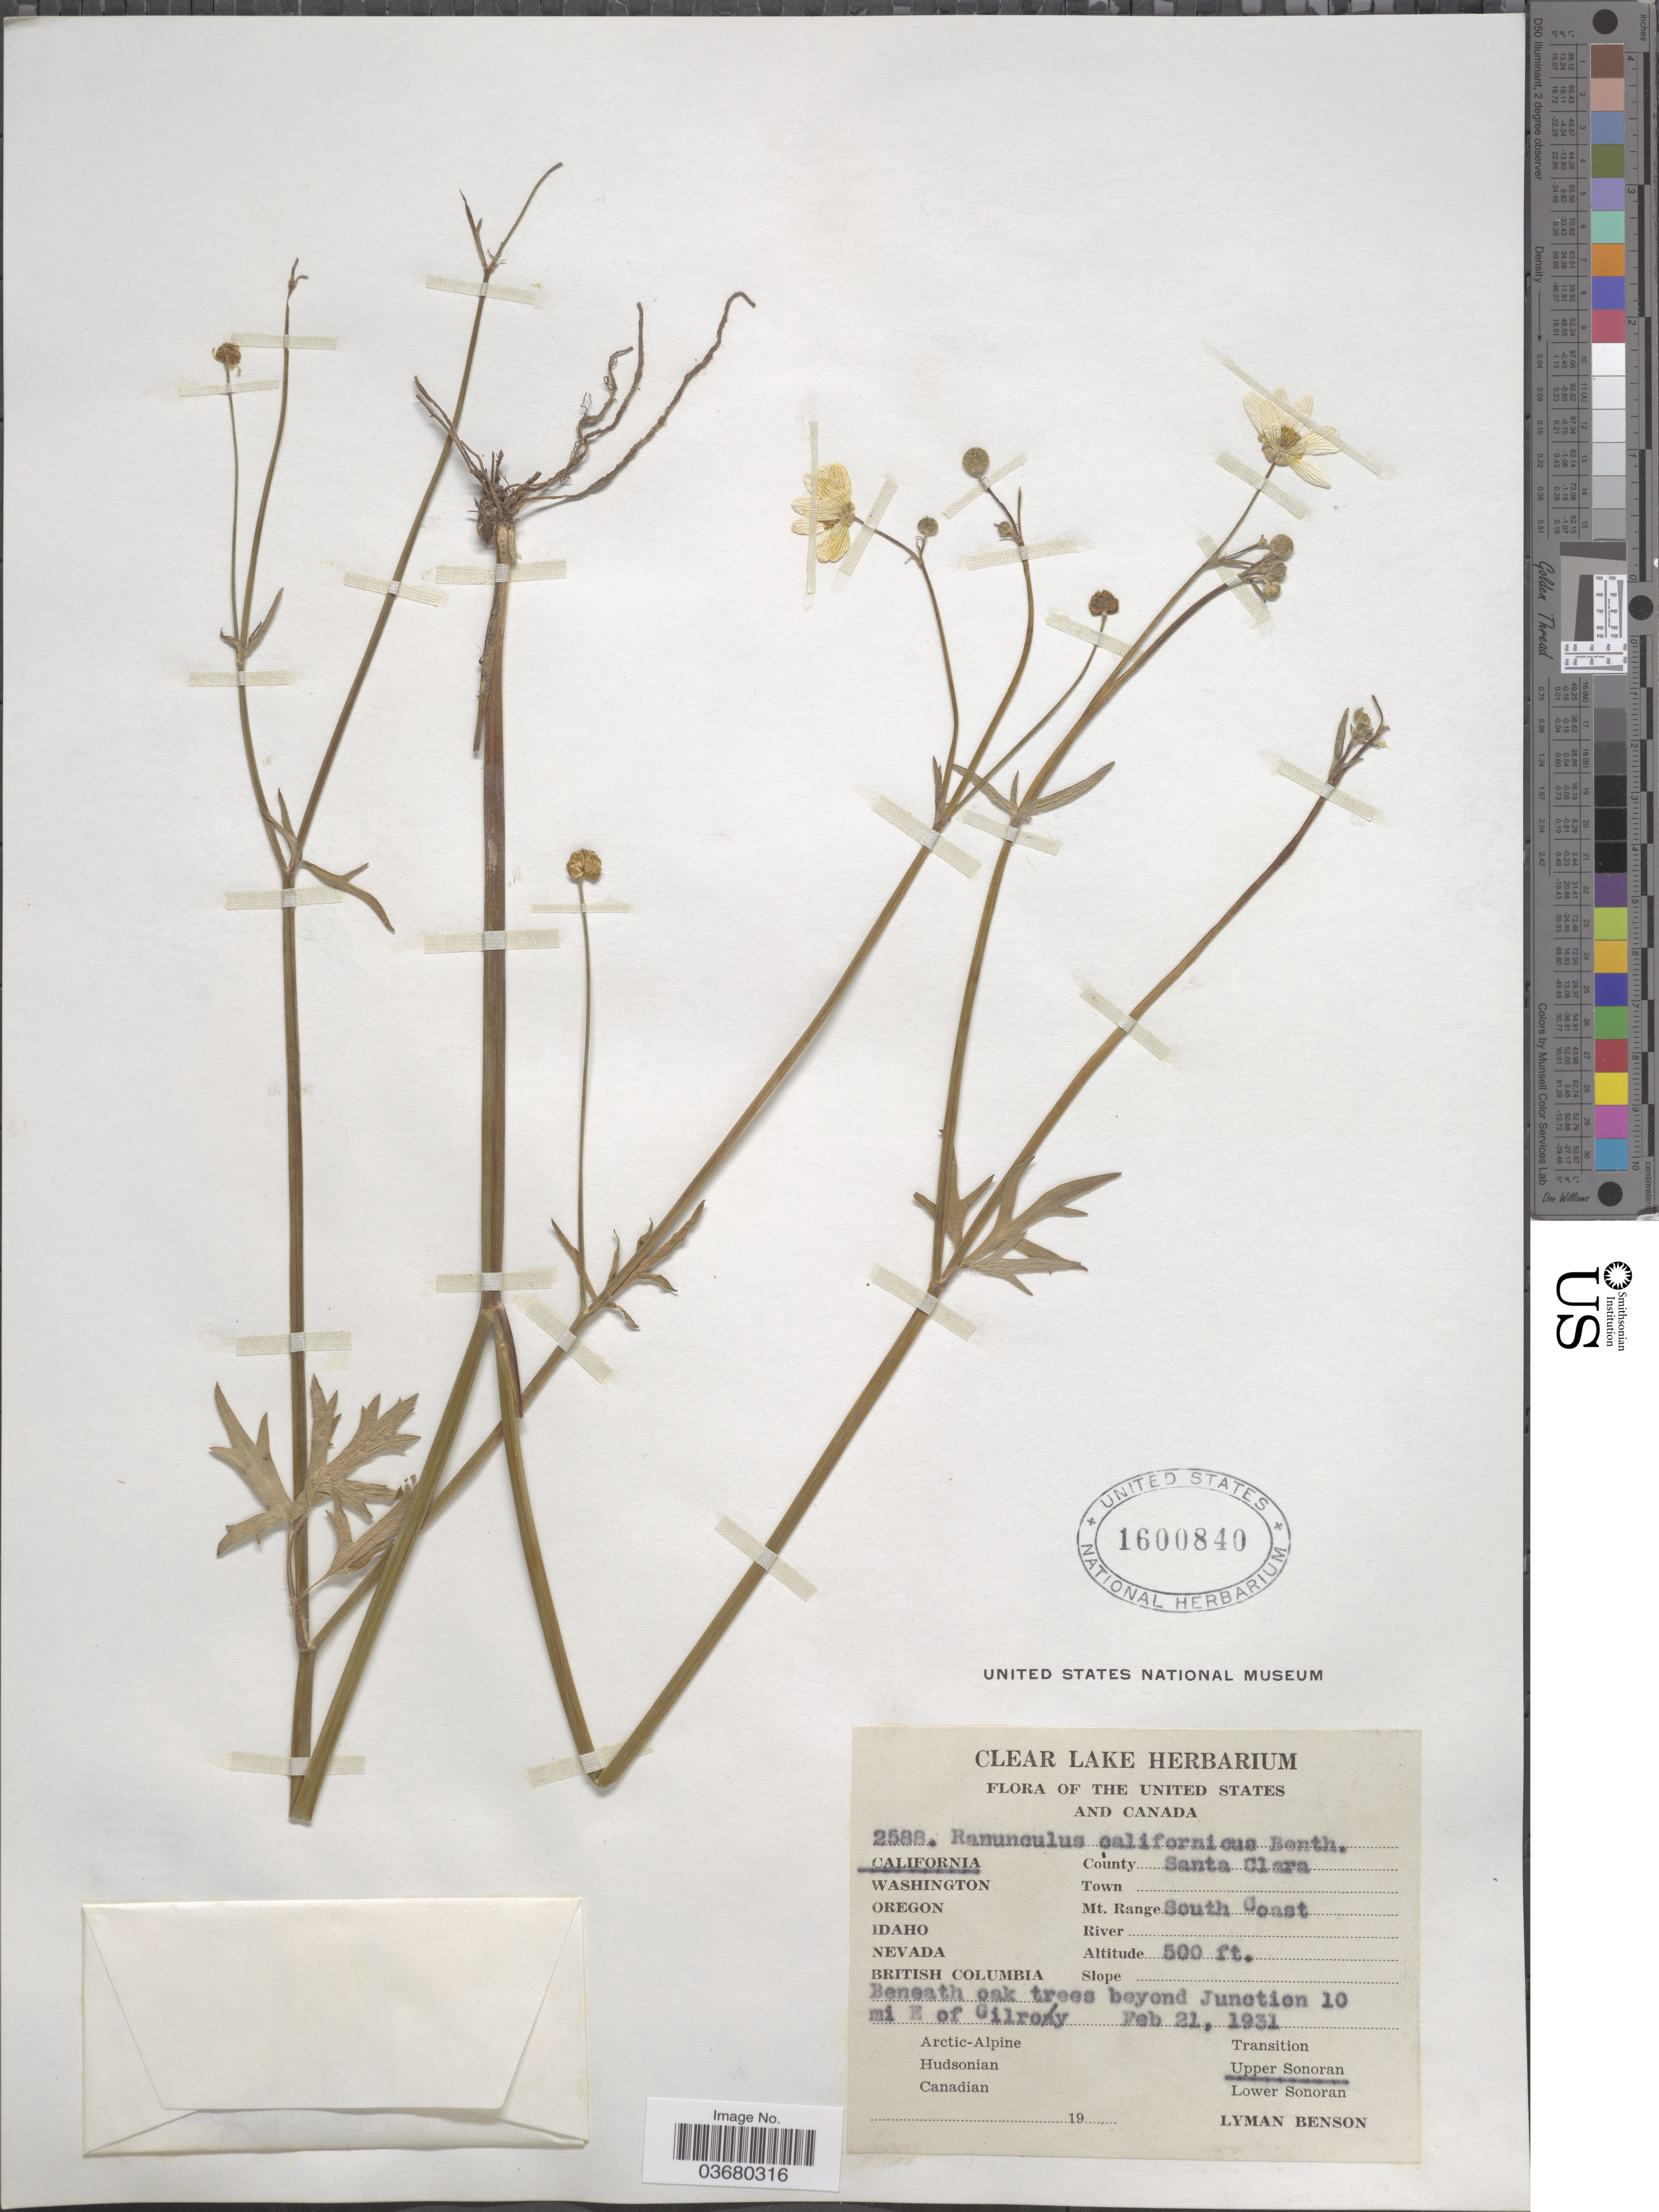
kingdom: Plantae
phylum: Tracheophyta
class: Magnoliopsida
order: Ranunculales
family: Ranunculaceae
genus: Ranunculus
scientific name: Ranunculus californicus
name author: Benth.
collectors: L. D. Benson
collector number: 2588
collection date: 1931-02-21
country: United States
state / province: California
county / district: Santa Clara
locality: County Santa Clara. Mt. Range South Coast. Beyond Junction 10 mi E of Gilroy.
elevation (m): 152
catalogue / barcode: US 1600840